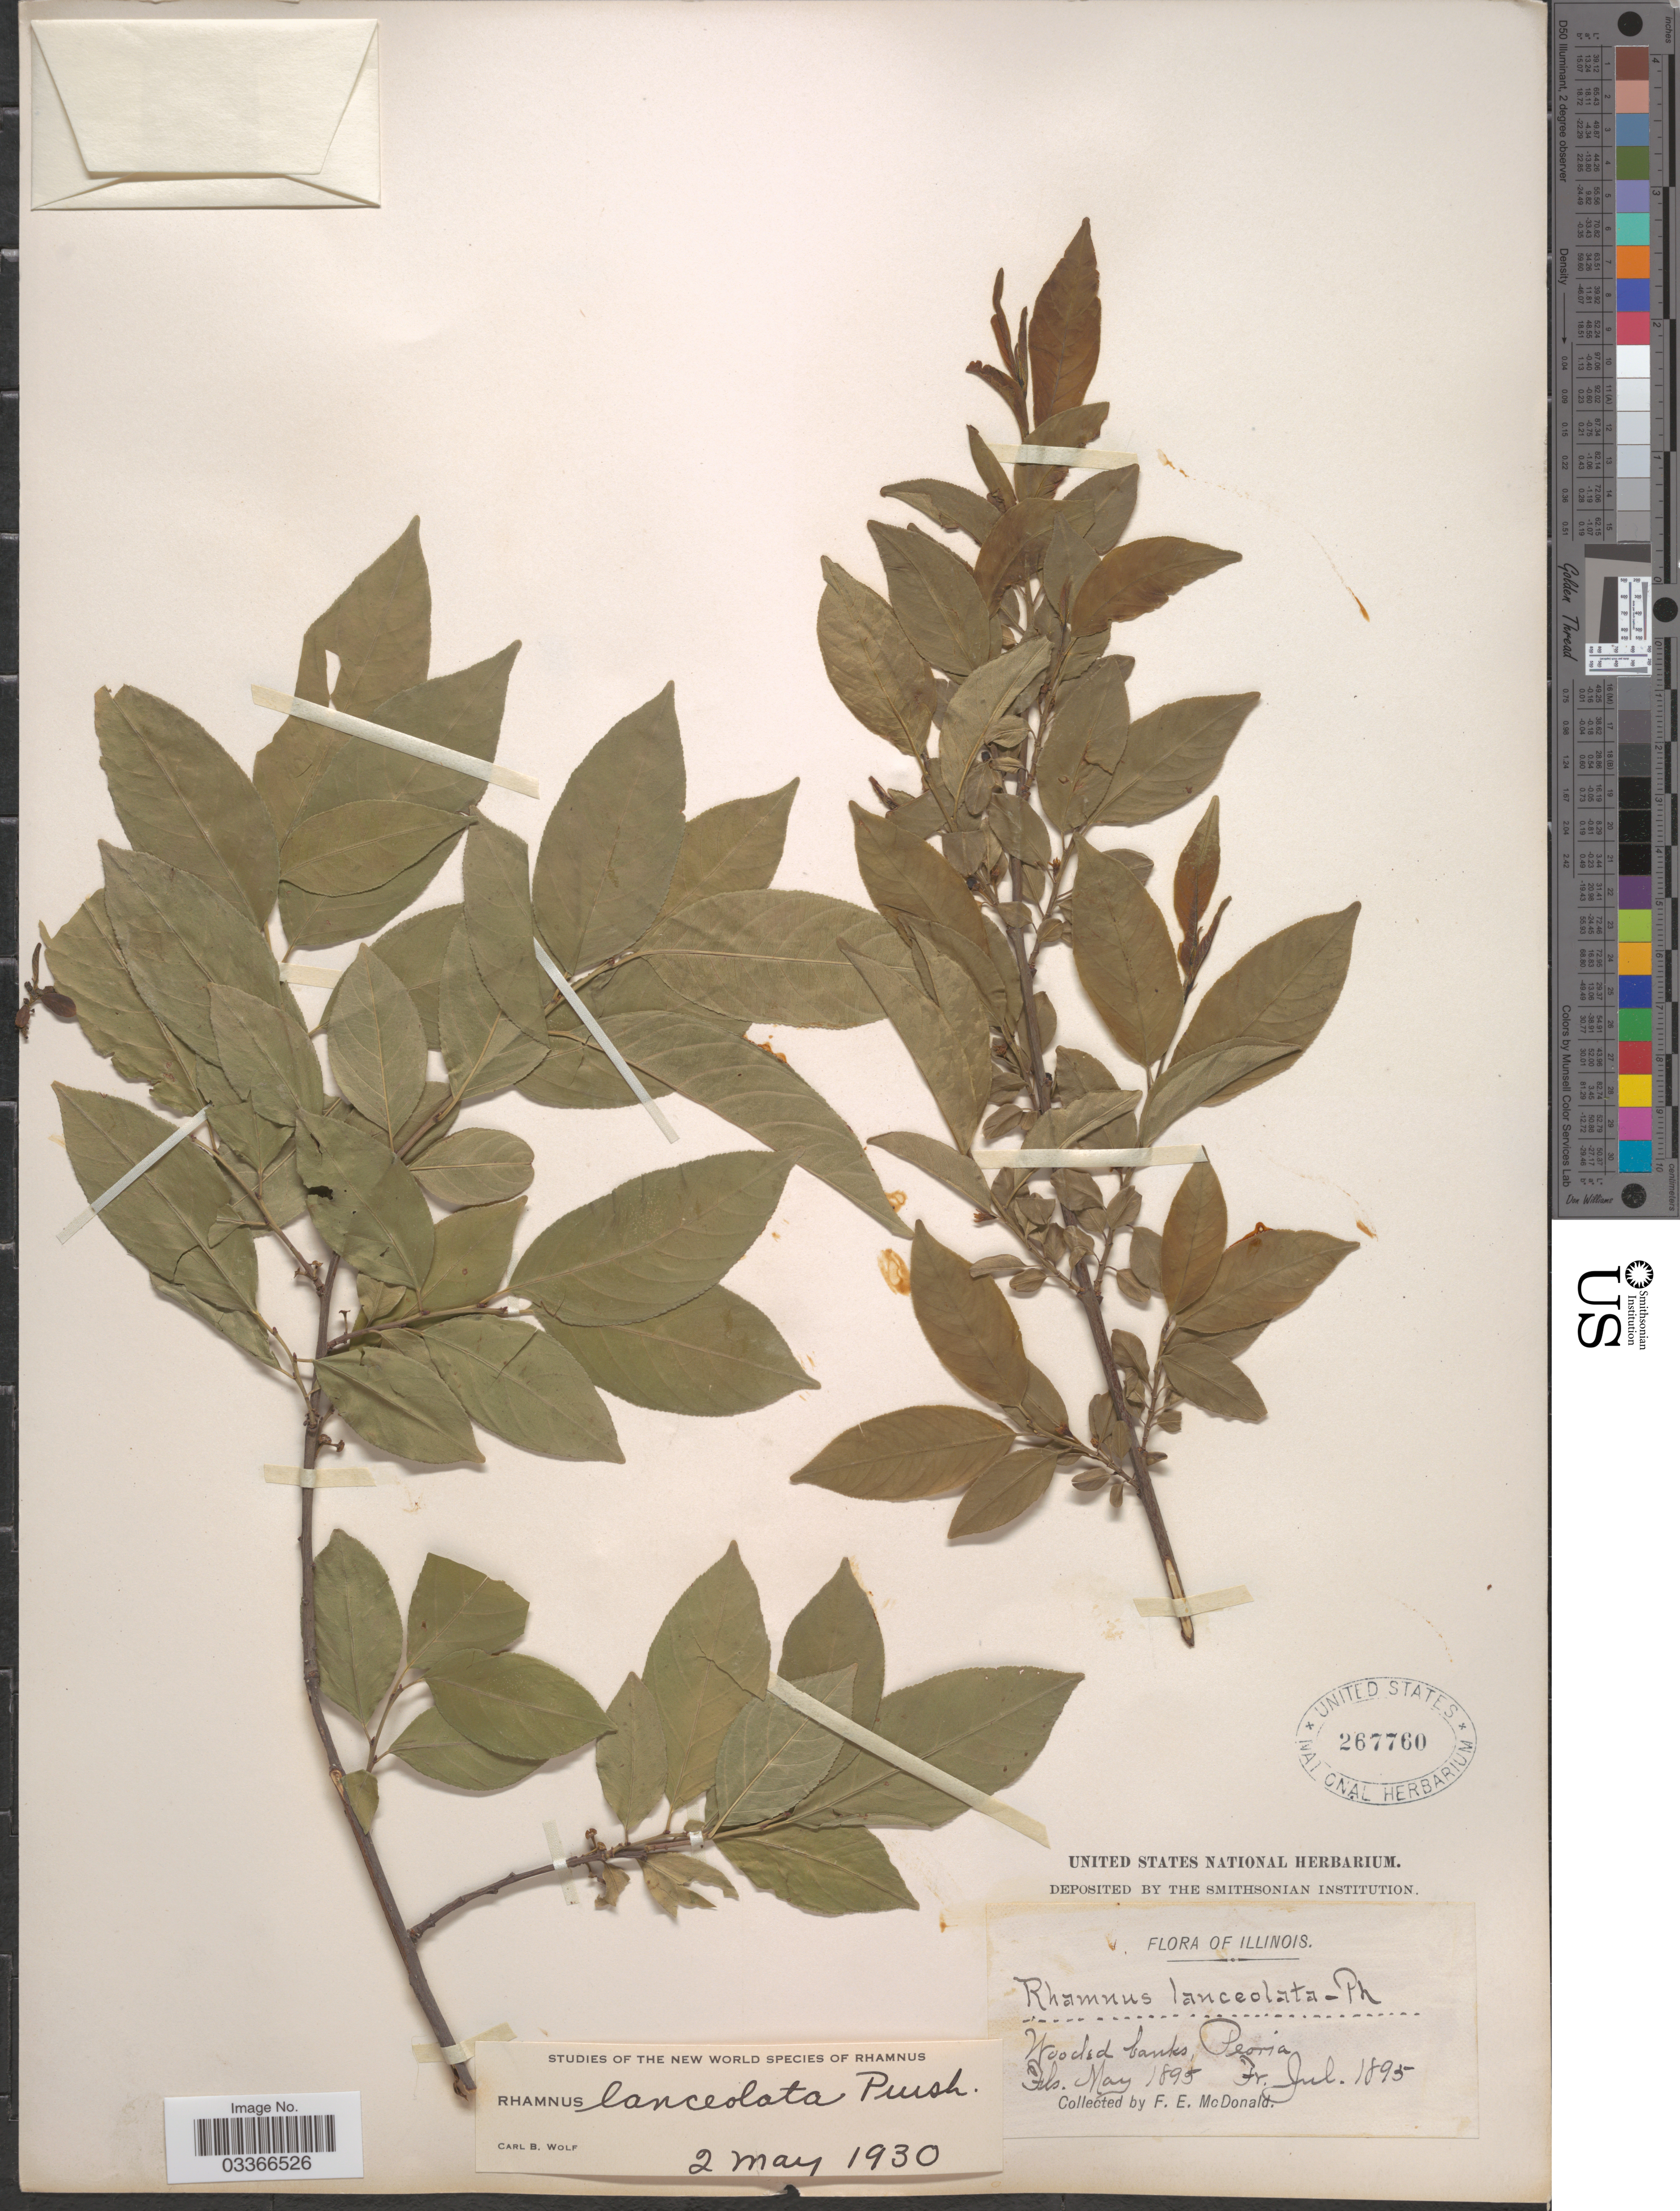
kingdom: Plantae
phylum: Tracheophyta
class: Magnoliopsida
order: Rosales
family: Rhamnaceae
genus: Rhamnus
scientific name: Rhamnus lanceolata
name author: Pursh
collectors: F. E. McDonald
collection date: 1895-05/1895-07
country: United States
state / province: Illinois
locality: Peoria.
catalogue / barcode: US 267760